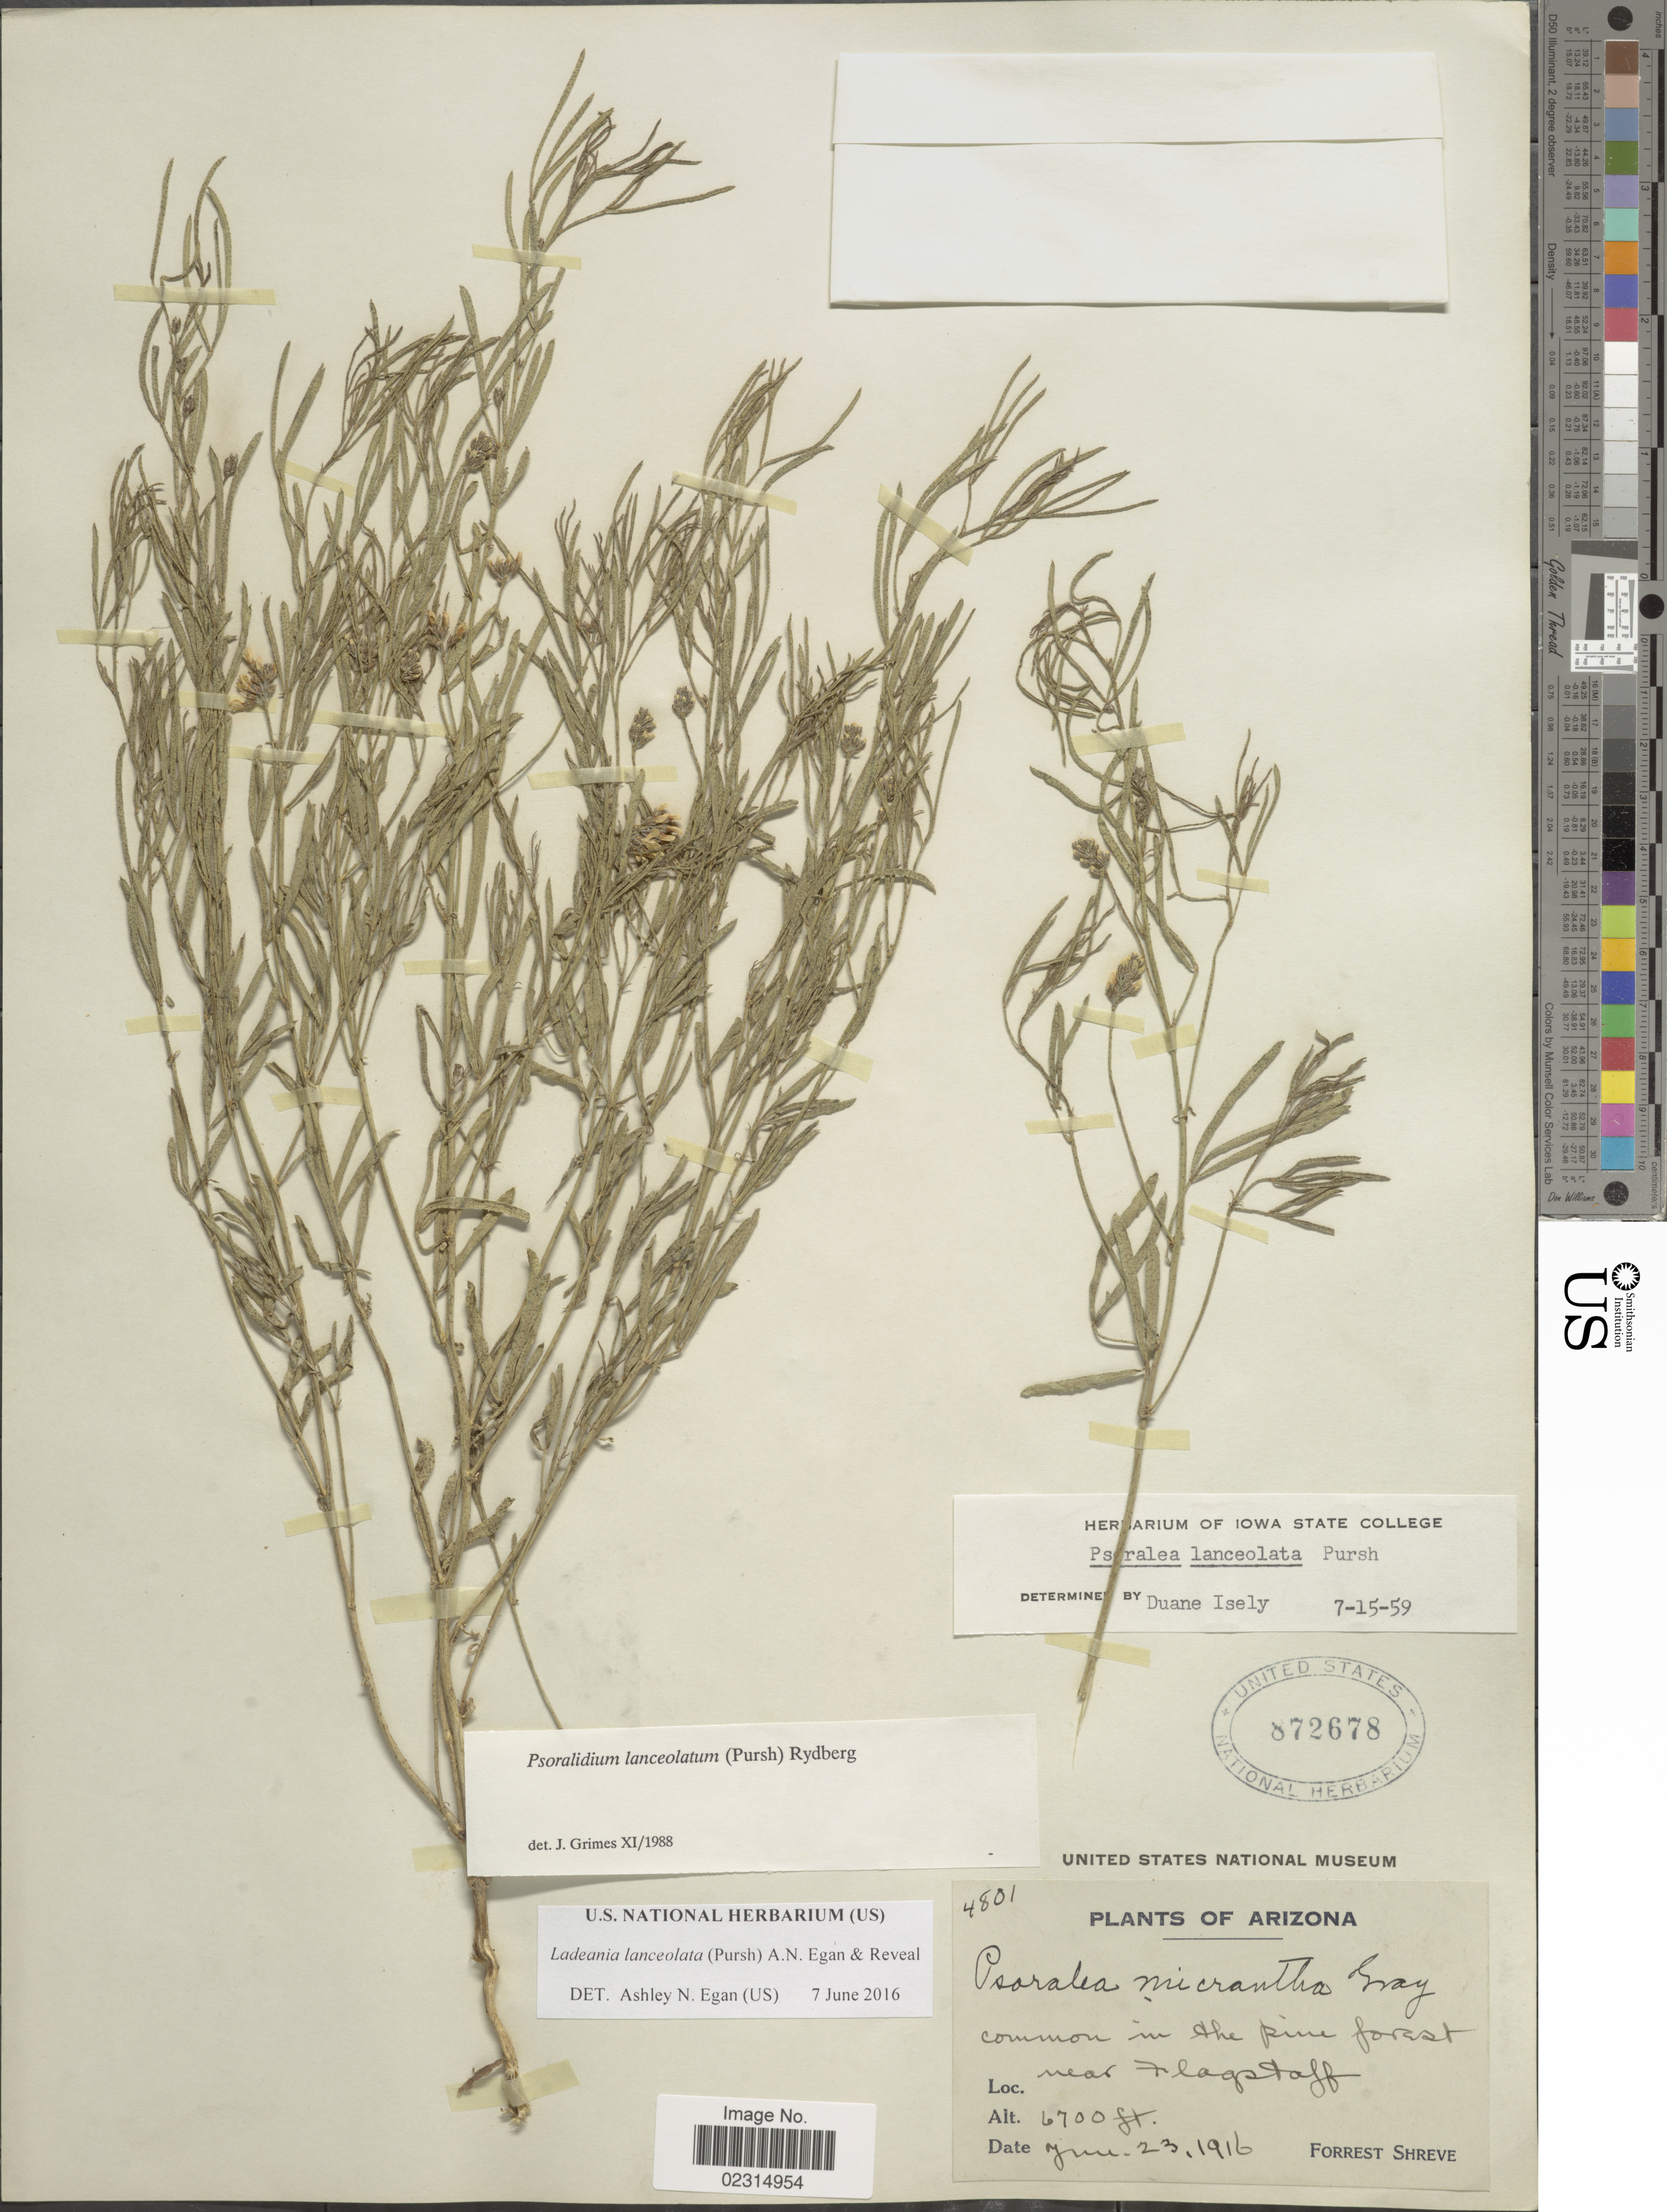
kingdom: Plantae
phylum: Tracheophyta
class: Magnoliopsida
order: Fabales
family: Fabaceae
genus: Ladeania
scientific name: Ladeania lanceolata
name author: (Pursh) A.N. Egan & Reveal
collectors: F. Shreve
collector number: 4801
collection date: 1916-06-23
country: United States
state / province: Arizona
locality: Common in the pine forest near Flagstaff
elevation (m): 2042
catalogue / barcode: US 872678